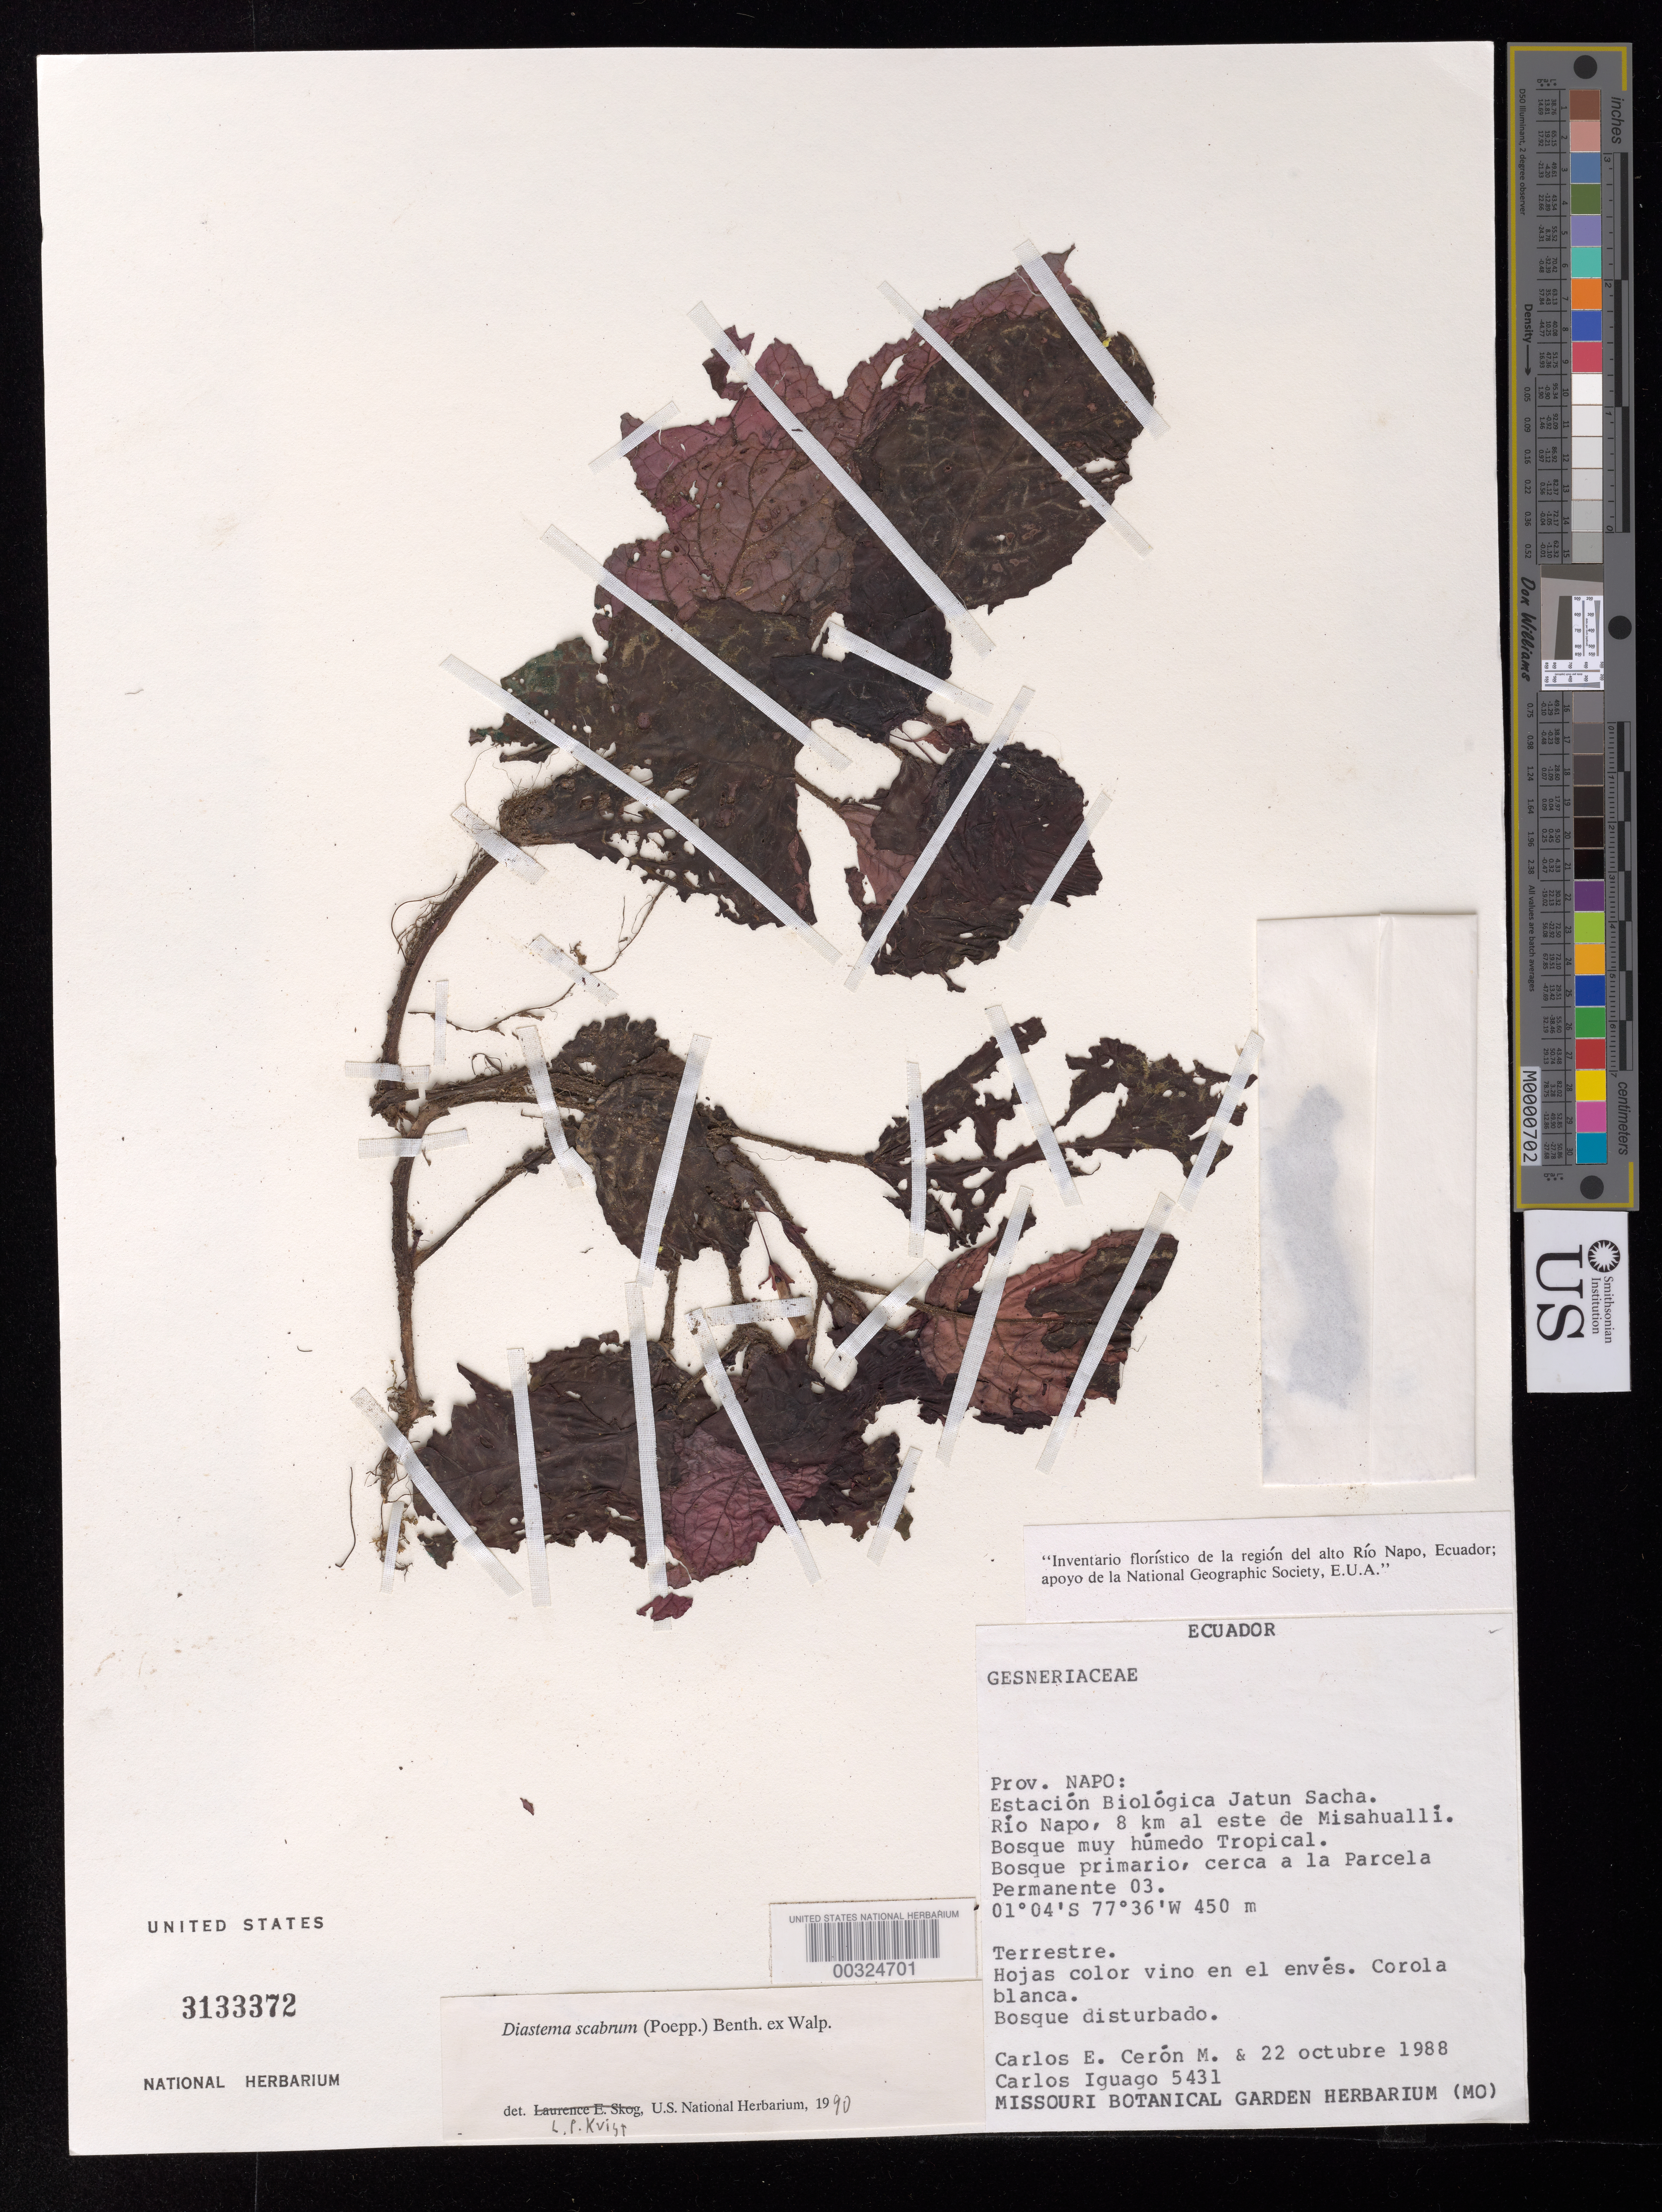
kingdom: Plantae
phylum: Tracheophyta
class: Magnoliopsida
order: Lamiales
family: Gesneriaceae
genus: Diastema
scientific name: Diastema scabrum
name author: (Poepp.) Benth. ex Walp.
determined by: Clark, J. L., (SEL), The Marie Selby Botanical Garden (UNITED STATES)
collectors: C. E. Cerón M. & C. Iguago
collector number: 5431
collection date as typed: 22 Oct 1988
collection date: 1988-10-22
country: Ecuador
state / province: Napo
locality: Estacion Biologica Jatun Sacha, Rio Napo, 8 km E of Misahualli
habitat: Bosque muy humedo tropical, bosque primario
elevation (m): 450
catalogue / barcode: US 3133372